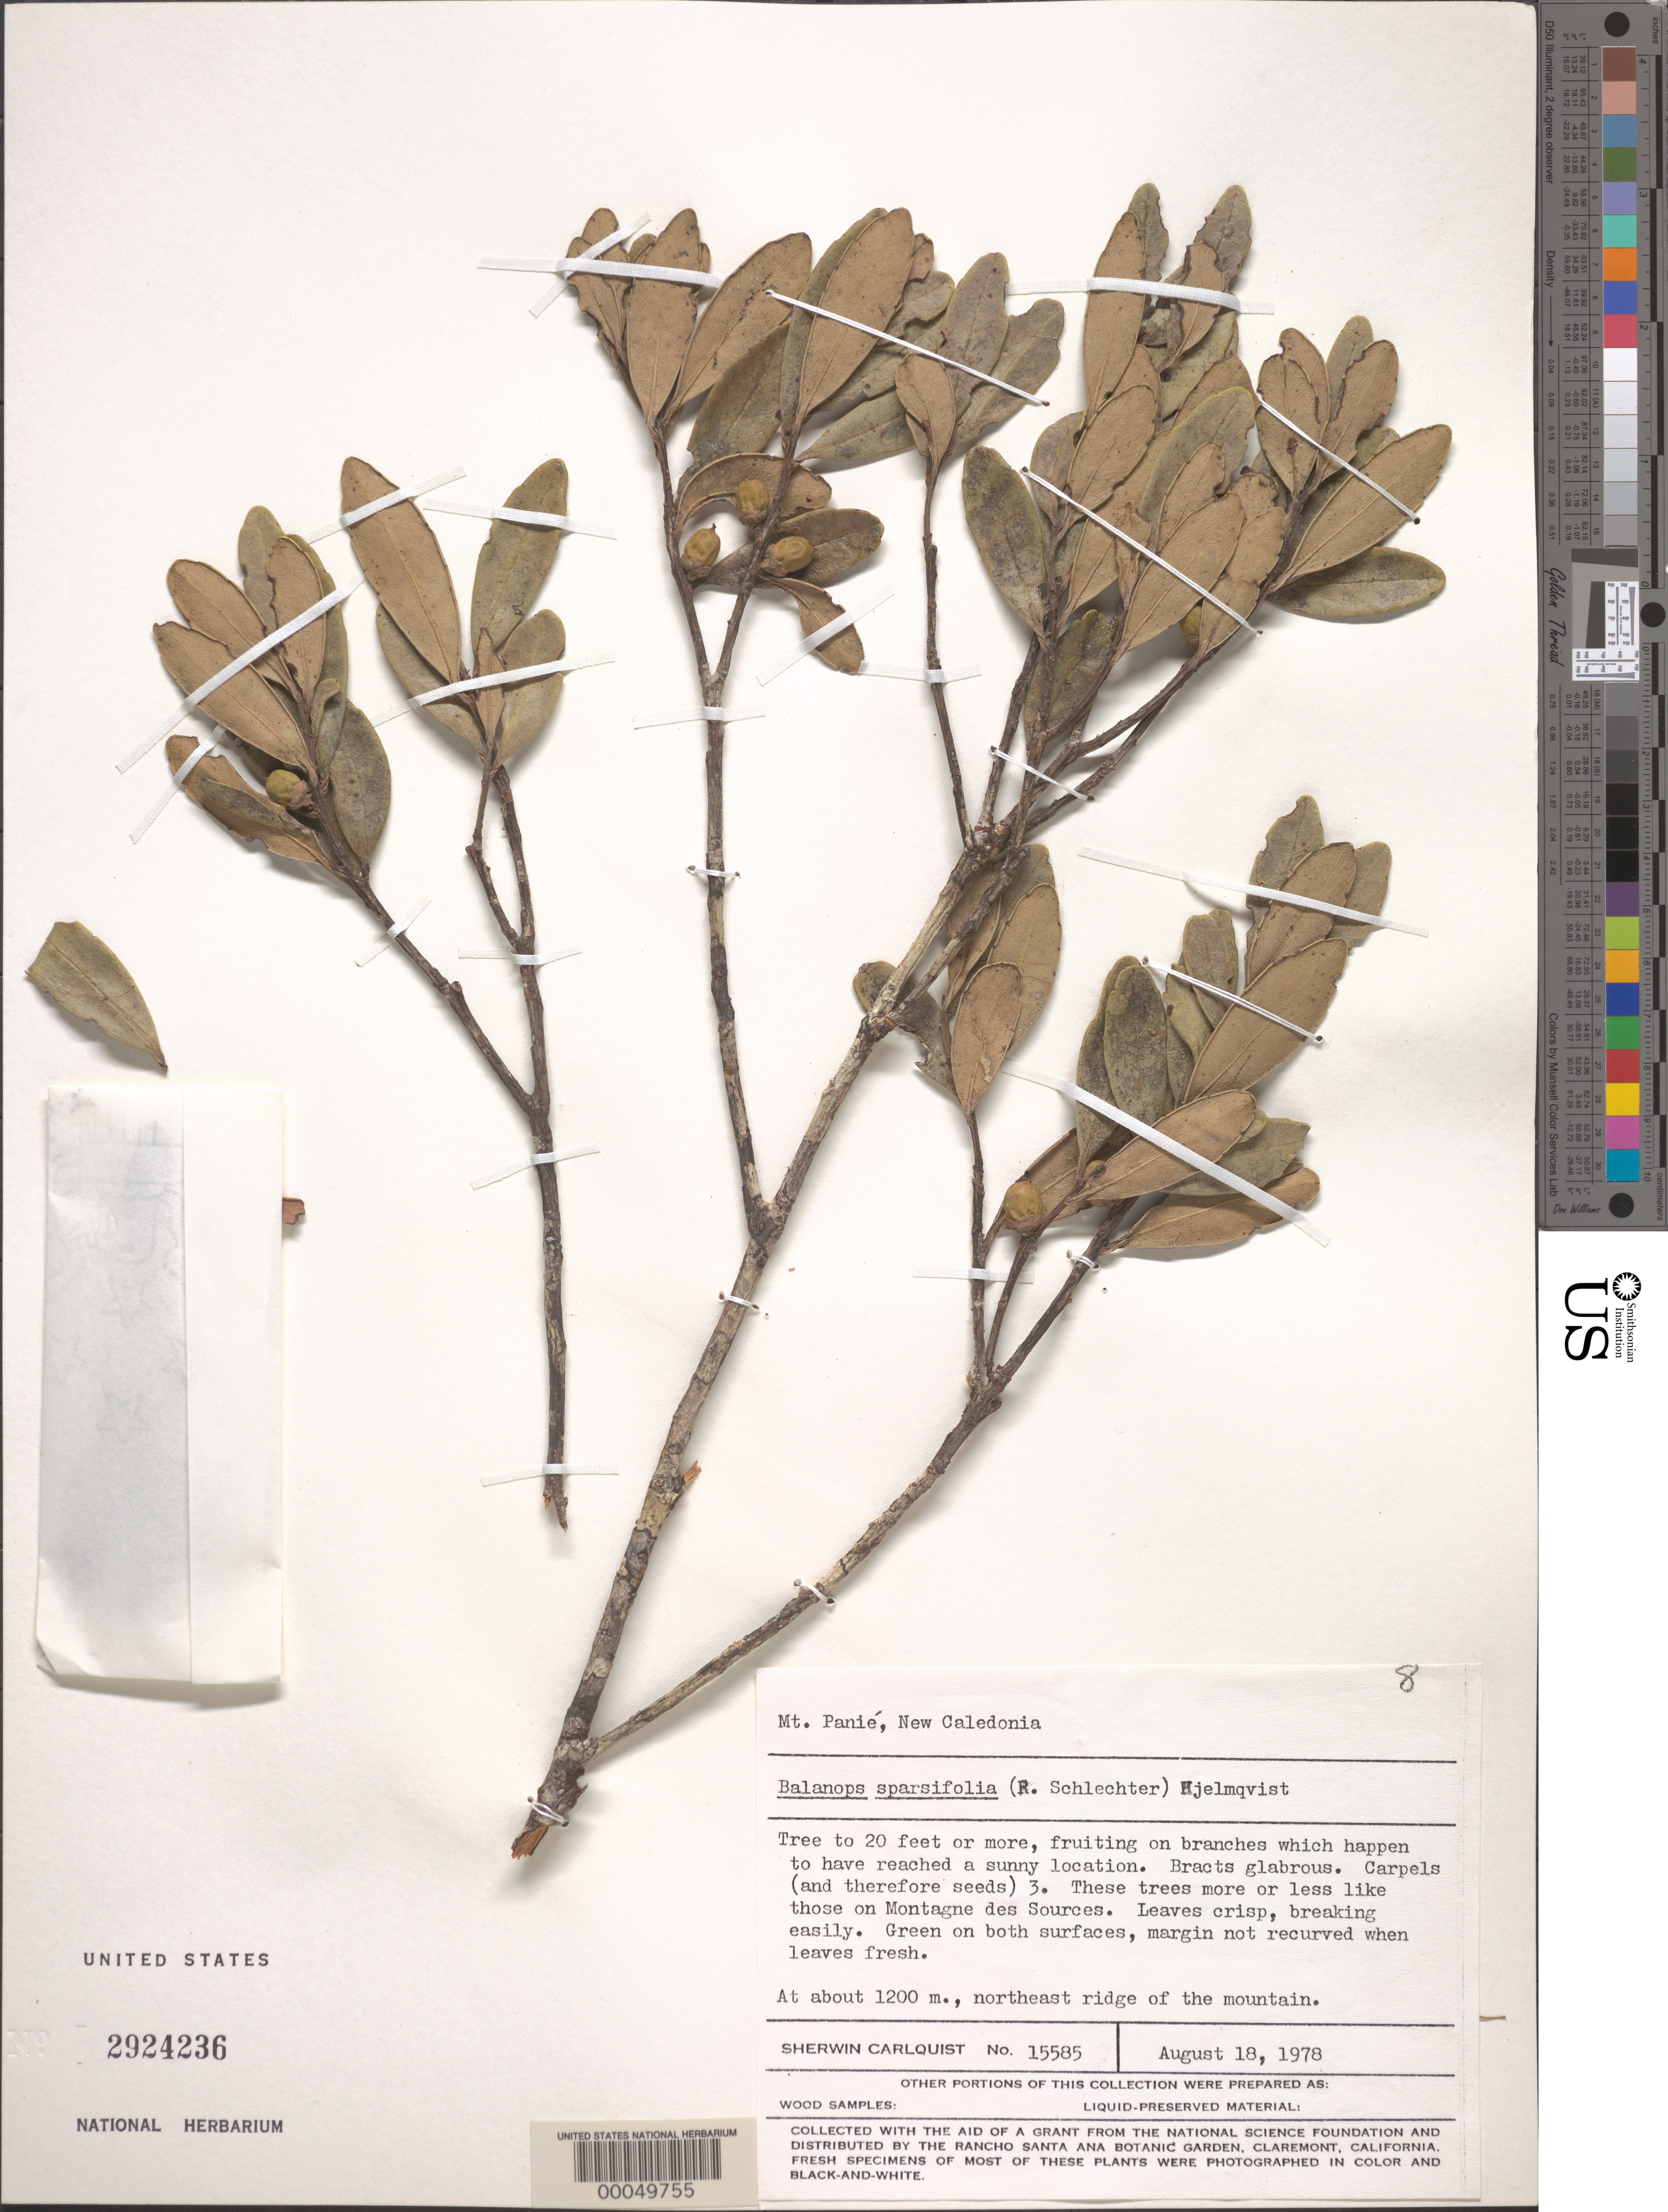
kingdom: Plantae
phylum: Tracheophyta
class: Magnoliopsida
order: Malpighiales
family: Balanopaceae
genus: Balanops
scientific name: Balanops sparsiflora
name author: (Schltr.) Hjelmq.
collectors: S. Carlquist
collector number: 15585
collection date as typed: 18 Aug 1978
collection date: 1978-08-18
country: New Caledonia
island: New Caledonia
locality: Ne ridge of mt panie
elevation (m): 1200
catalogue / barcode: US 2924236